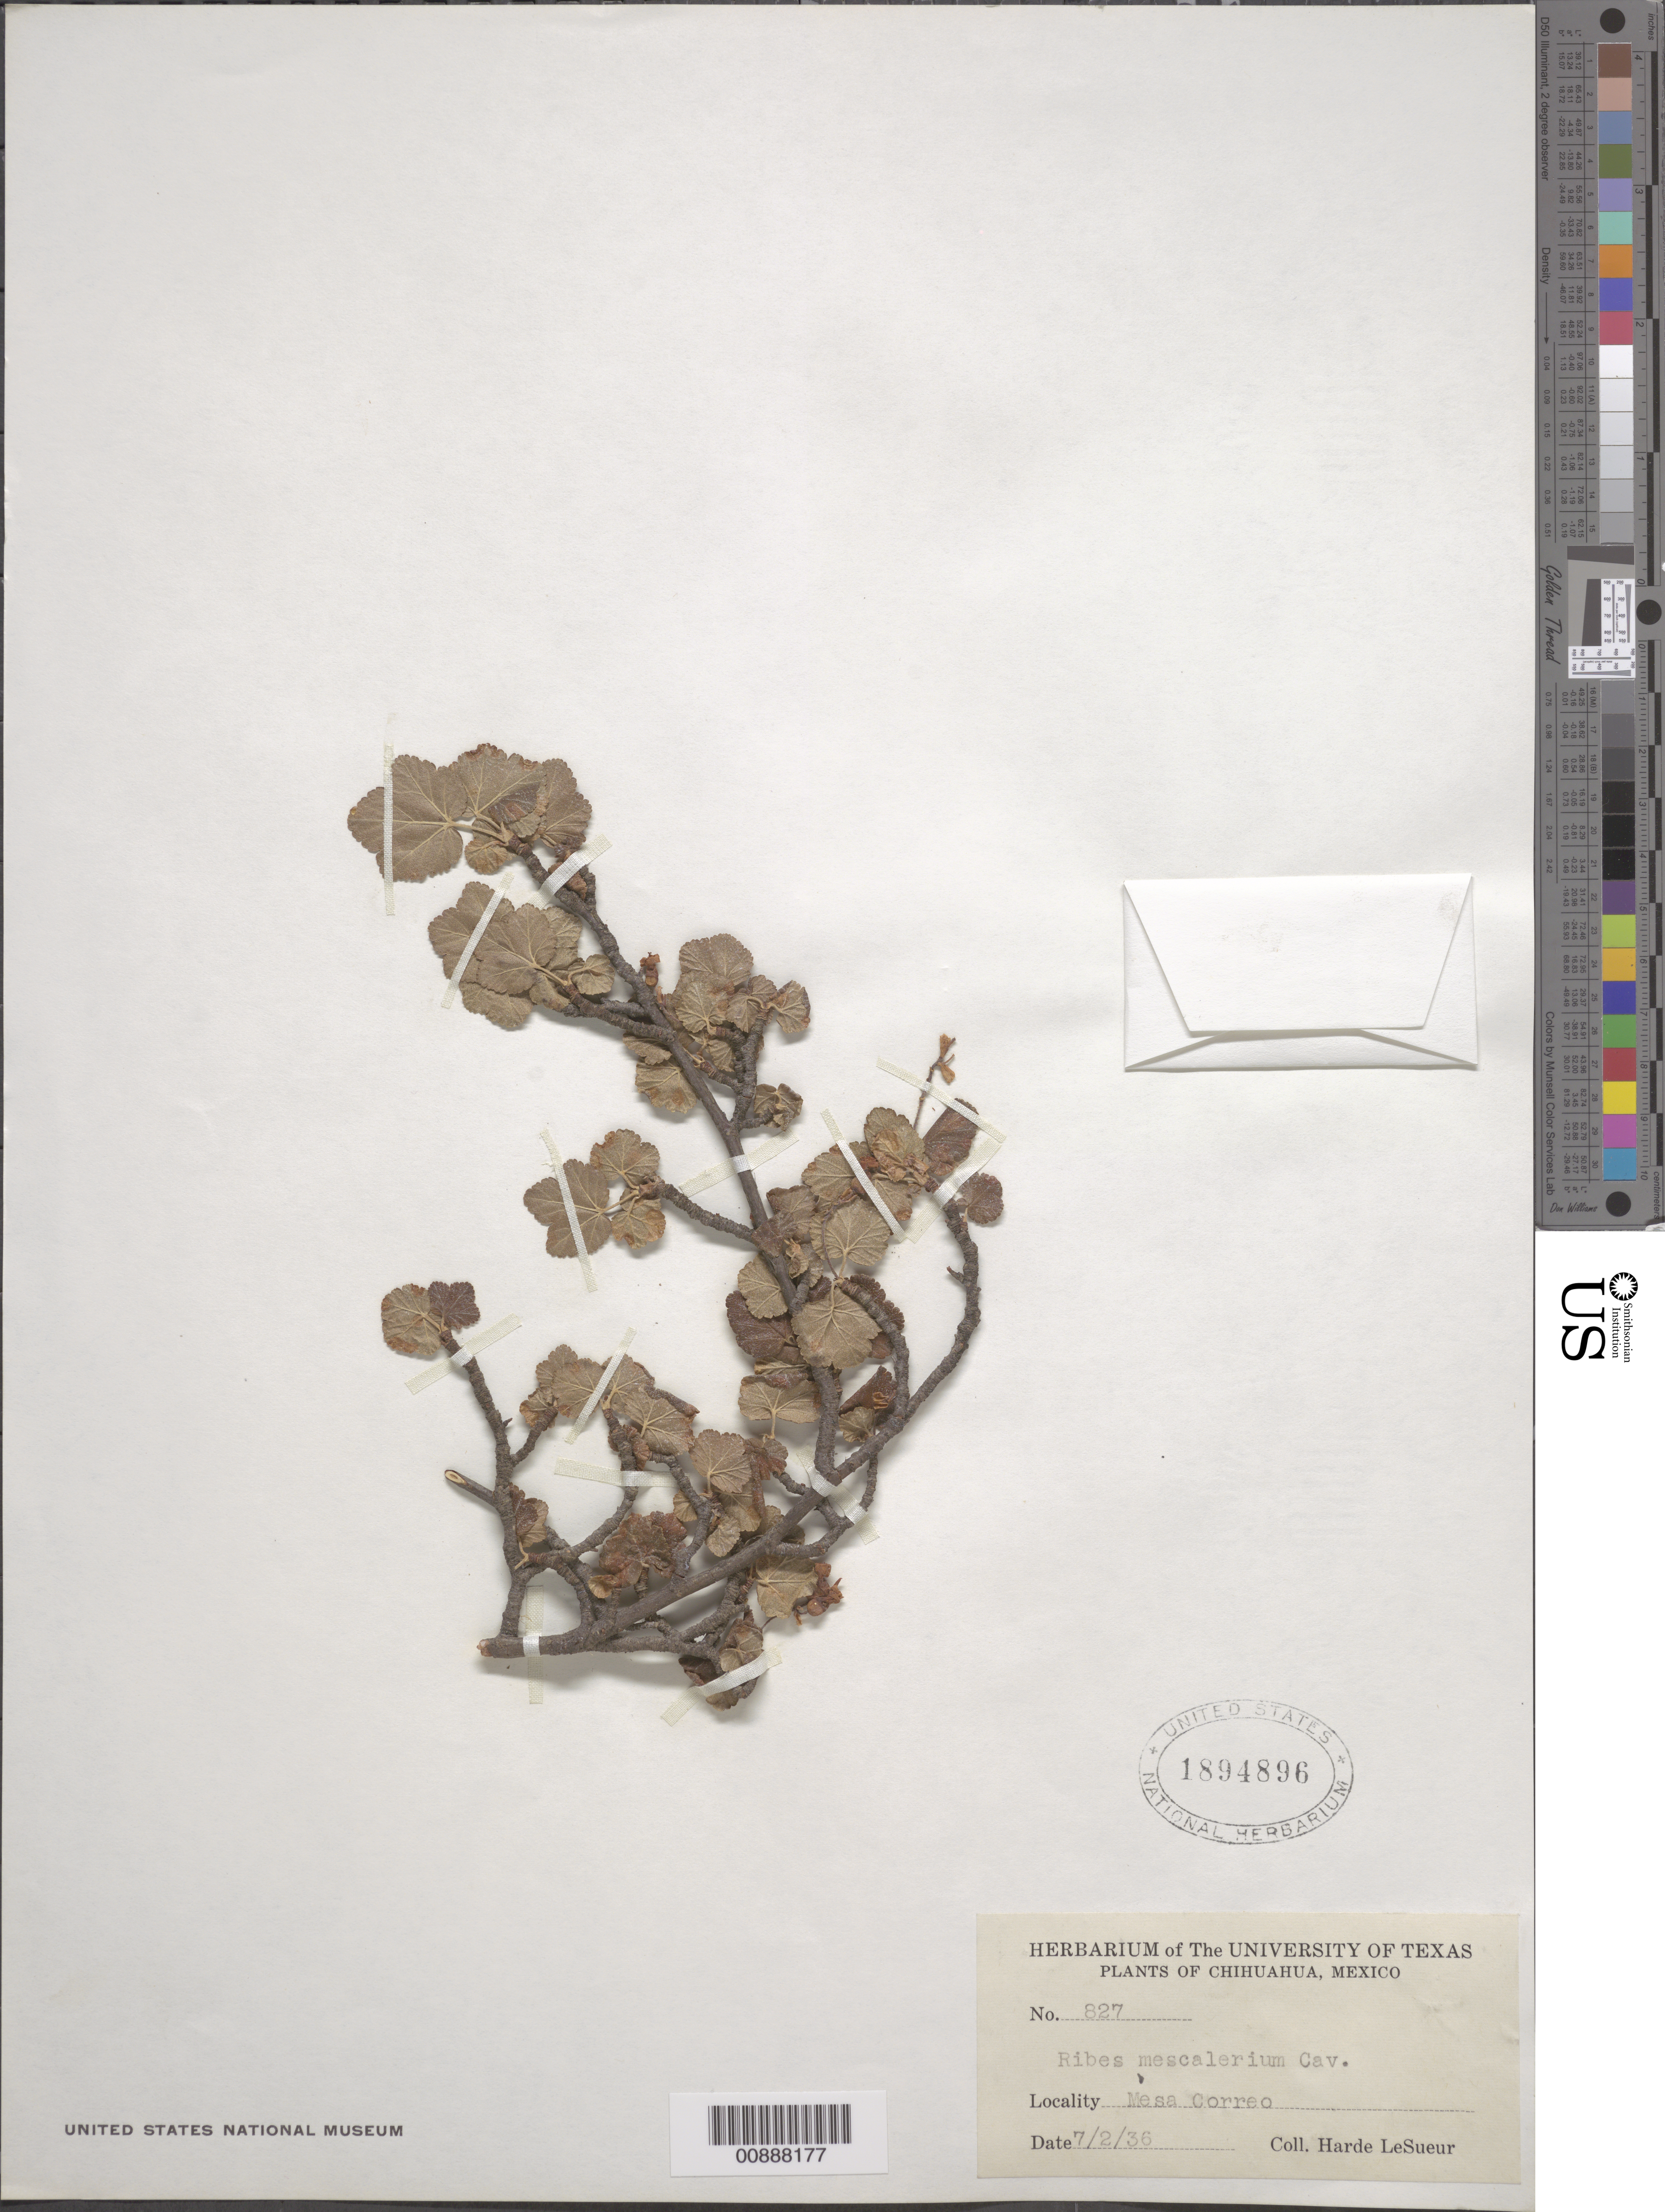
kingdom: Plantae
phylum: Tracheophyta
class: Magnoliopsida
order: Saxifragales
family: Grossulariaceae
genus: Ribes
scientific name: Ribes mescalerium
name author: Coville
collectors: D. H. LeSueur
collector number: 827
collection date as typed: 02 Jul 1936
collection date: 1936-07-02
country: Mexico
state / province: Chihuahua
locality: Mesa Correo, Chihuahua.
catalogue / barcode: US 1894896